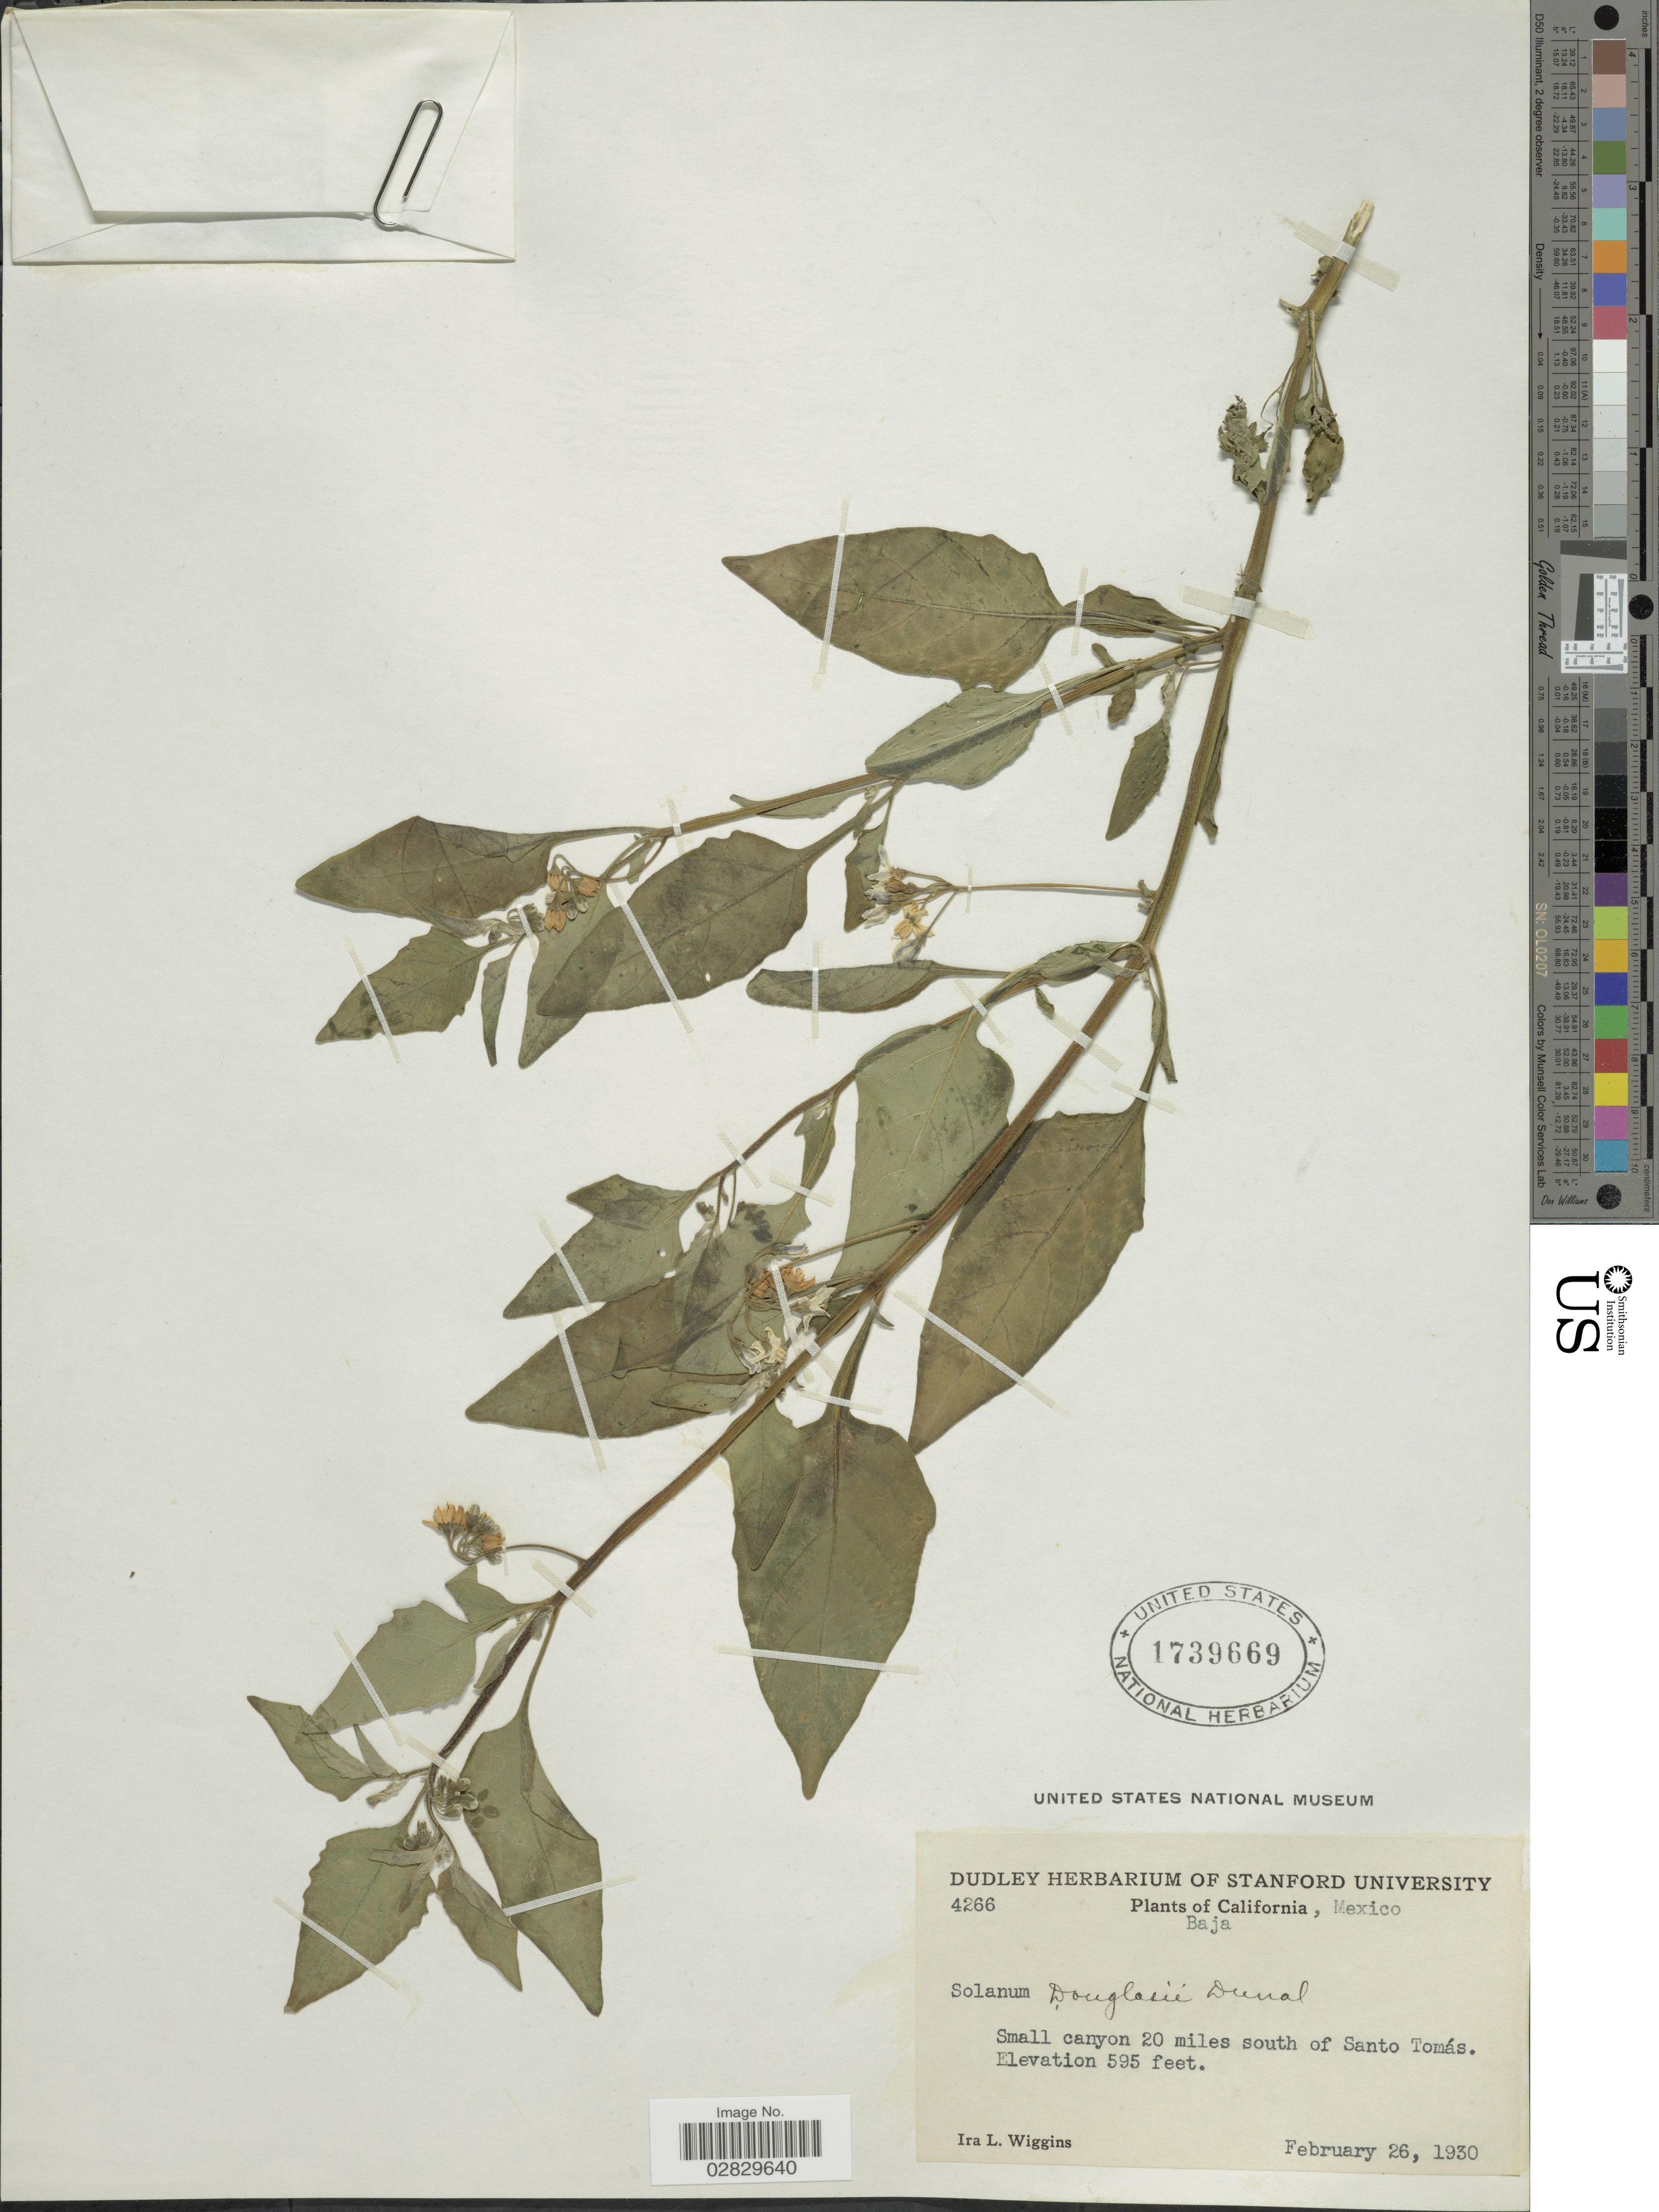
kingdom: Plantae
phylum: Tracheophyta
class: Magnoliopsida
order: Solanales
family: Solanaceae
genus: Solanum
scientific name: Solanum douglasii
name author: Dunal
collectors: I. L. Wiggins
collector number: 4266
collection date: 1930-02-26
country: Mexico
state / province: Baja California Norte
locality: Small canyon 20 miles south of Santo Tomás.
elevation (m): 181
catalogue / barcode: US 1739669